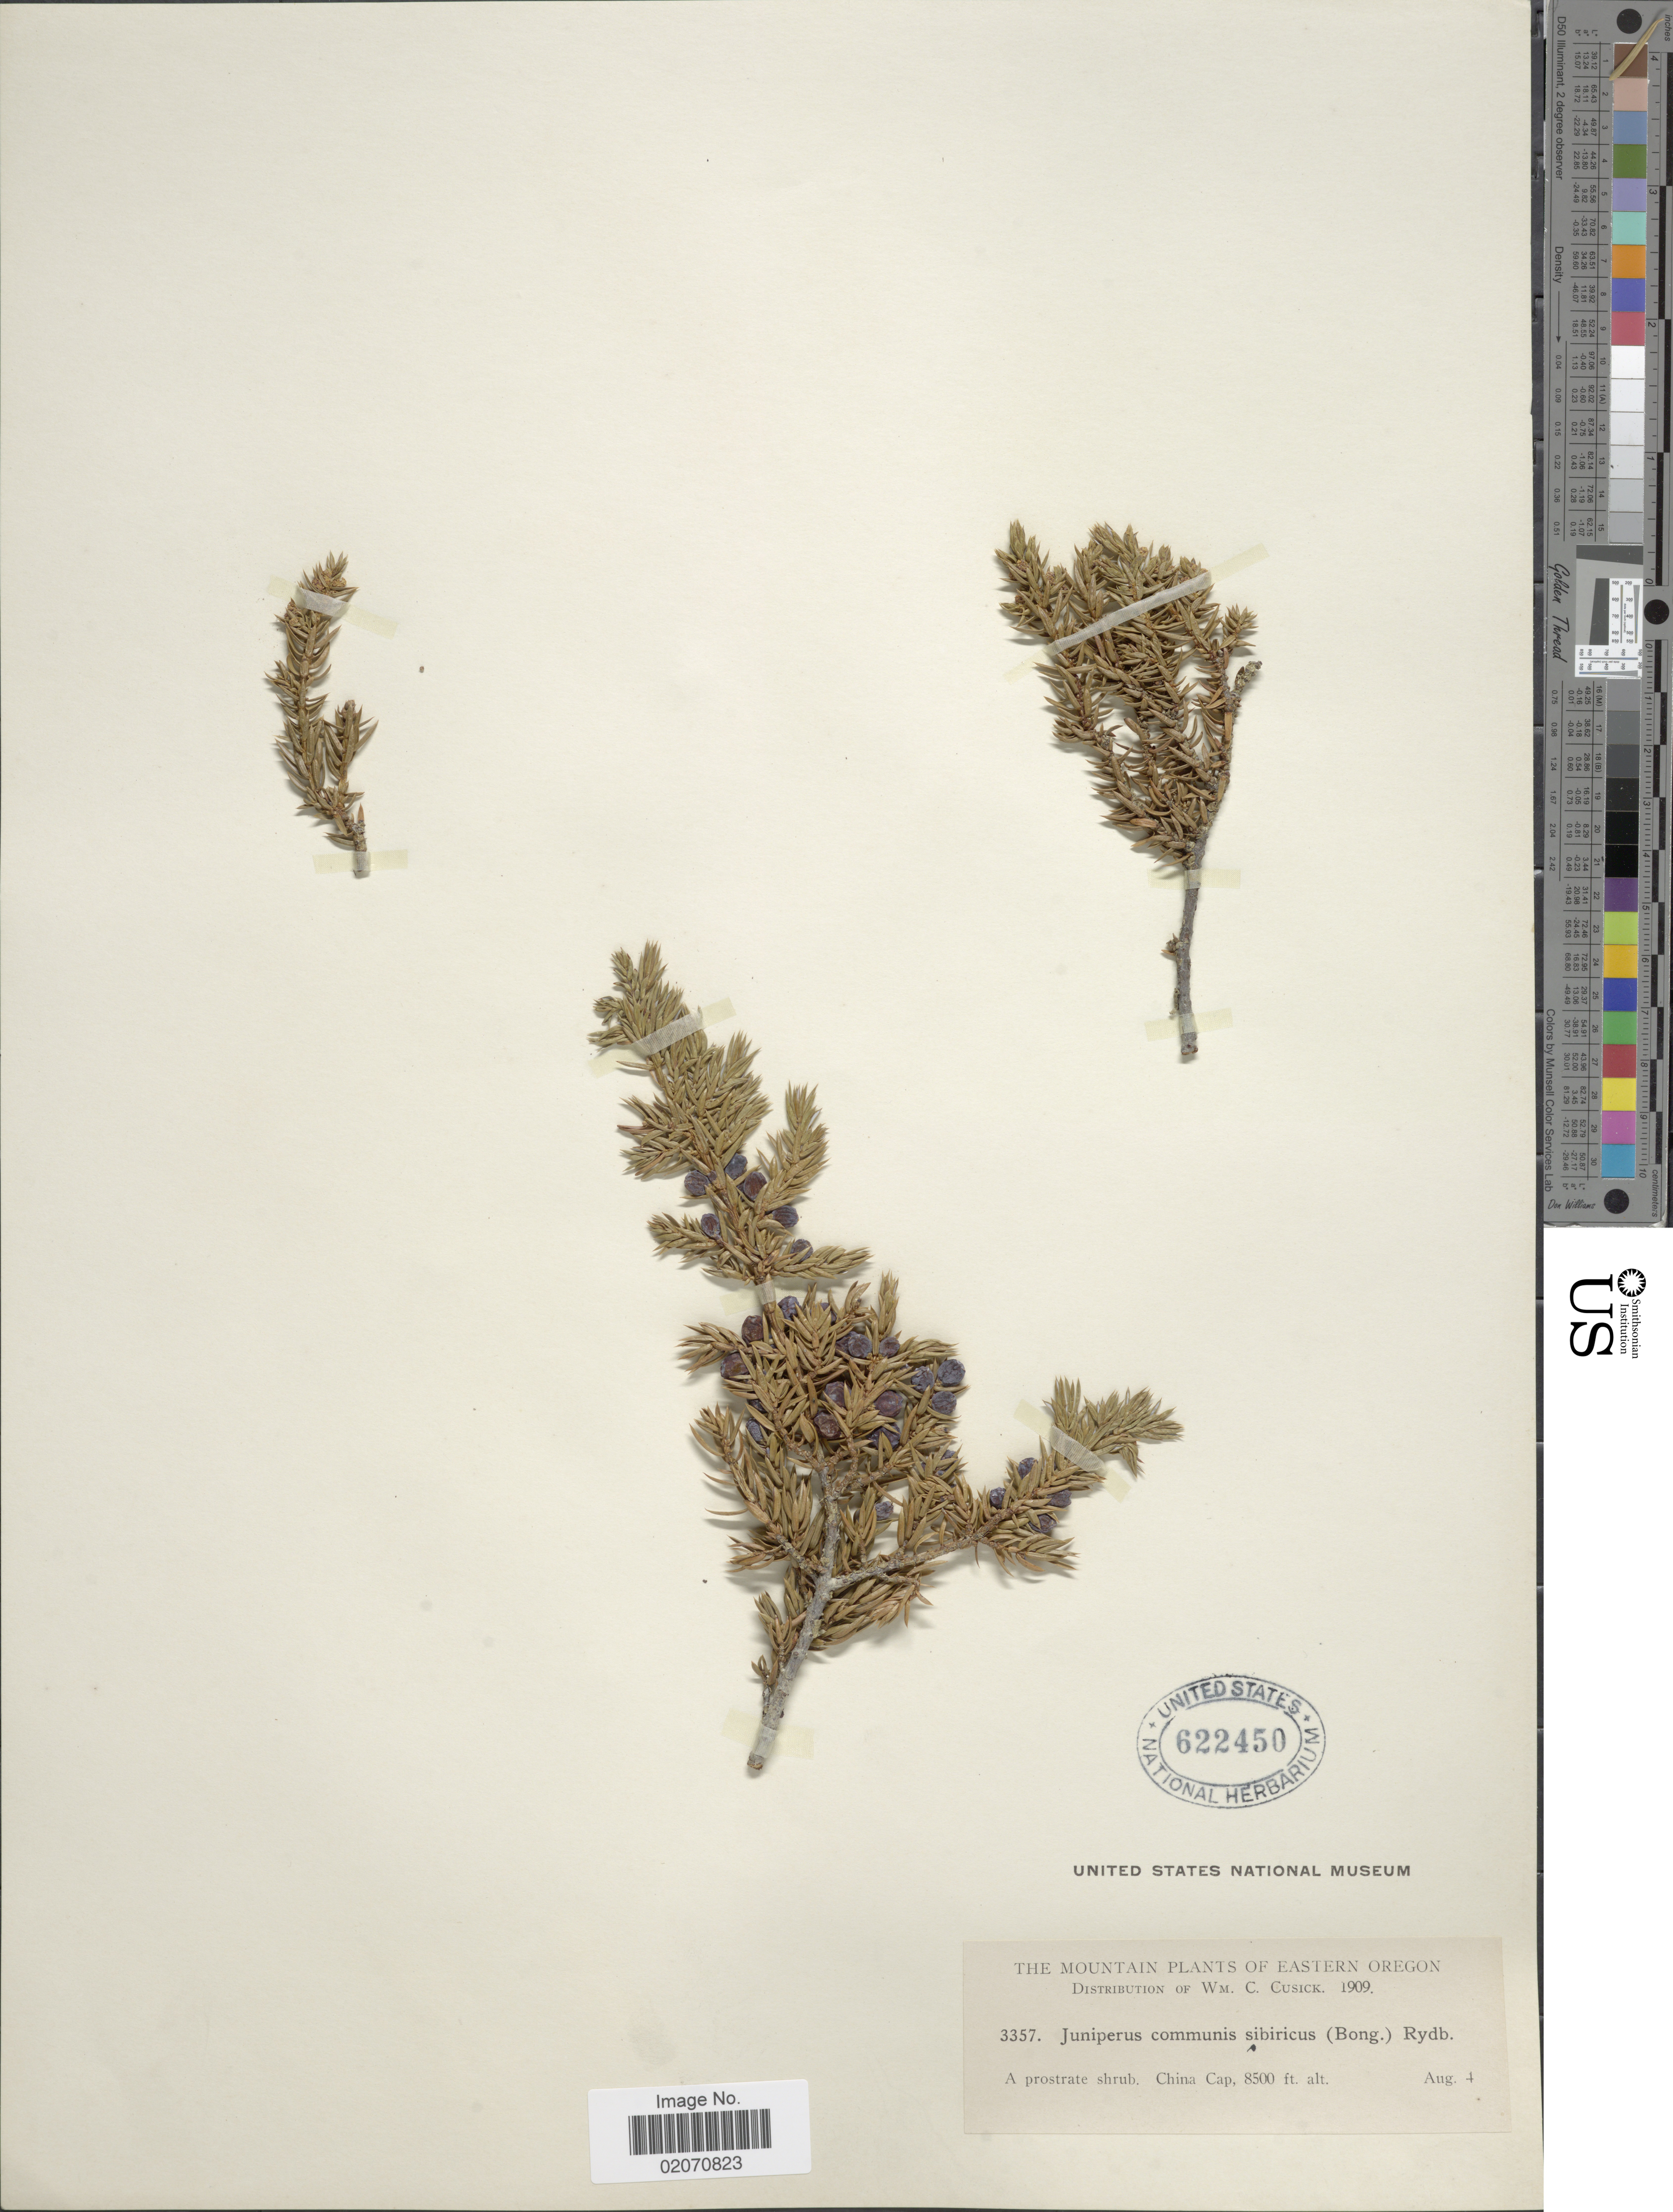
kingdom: Plantae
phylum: Tracheophyta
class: Pinopsida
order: Pinales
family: Cupressaceae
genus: Juniperus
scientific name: Juniperus communis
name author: L.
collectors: W. C. Cusick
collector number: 3357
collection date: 1909-08-04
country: United States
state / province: Oregon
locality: Eastern Oregon, China Cap.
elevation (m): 2591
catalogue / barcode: US 622450